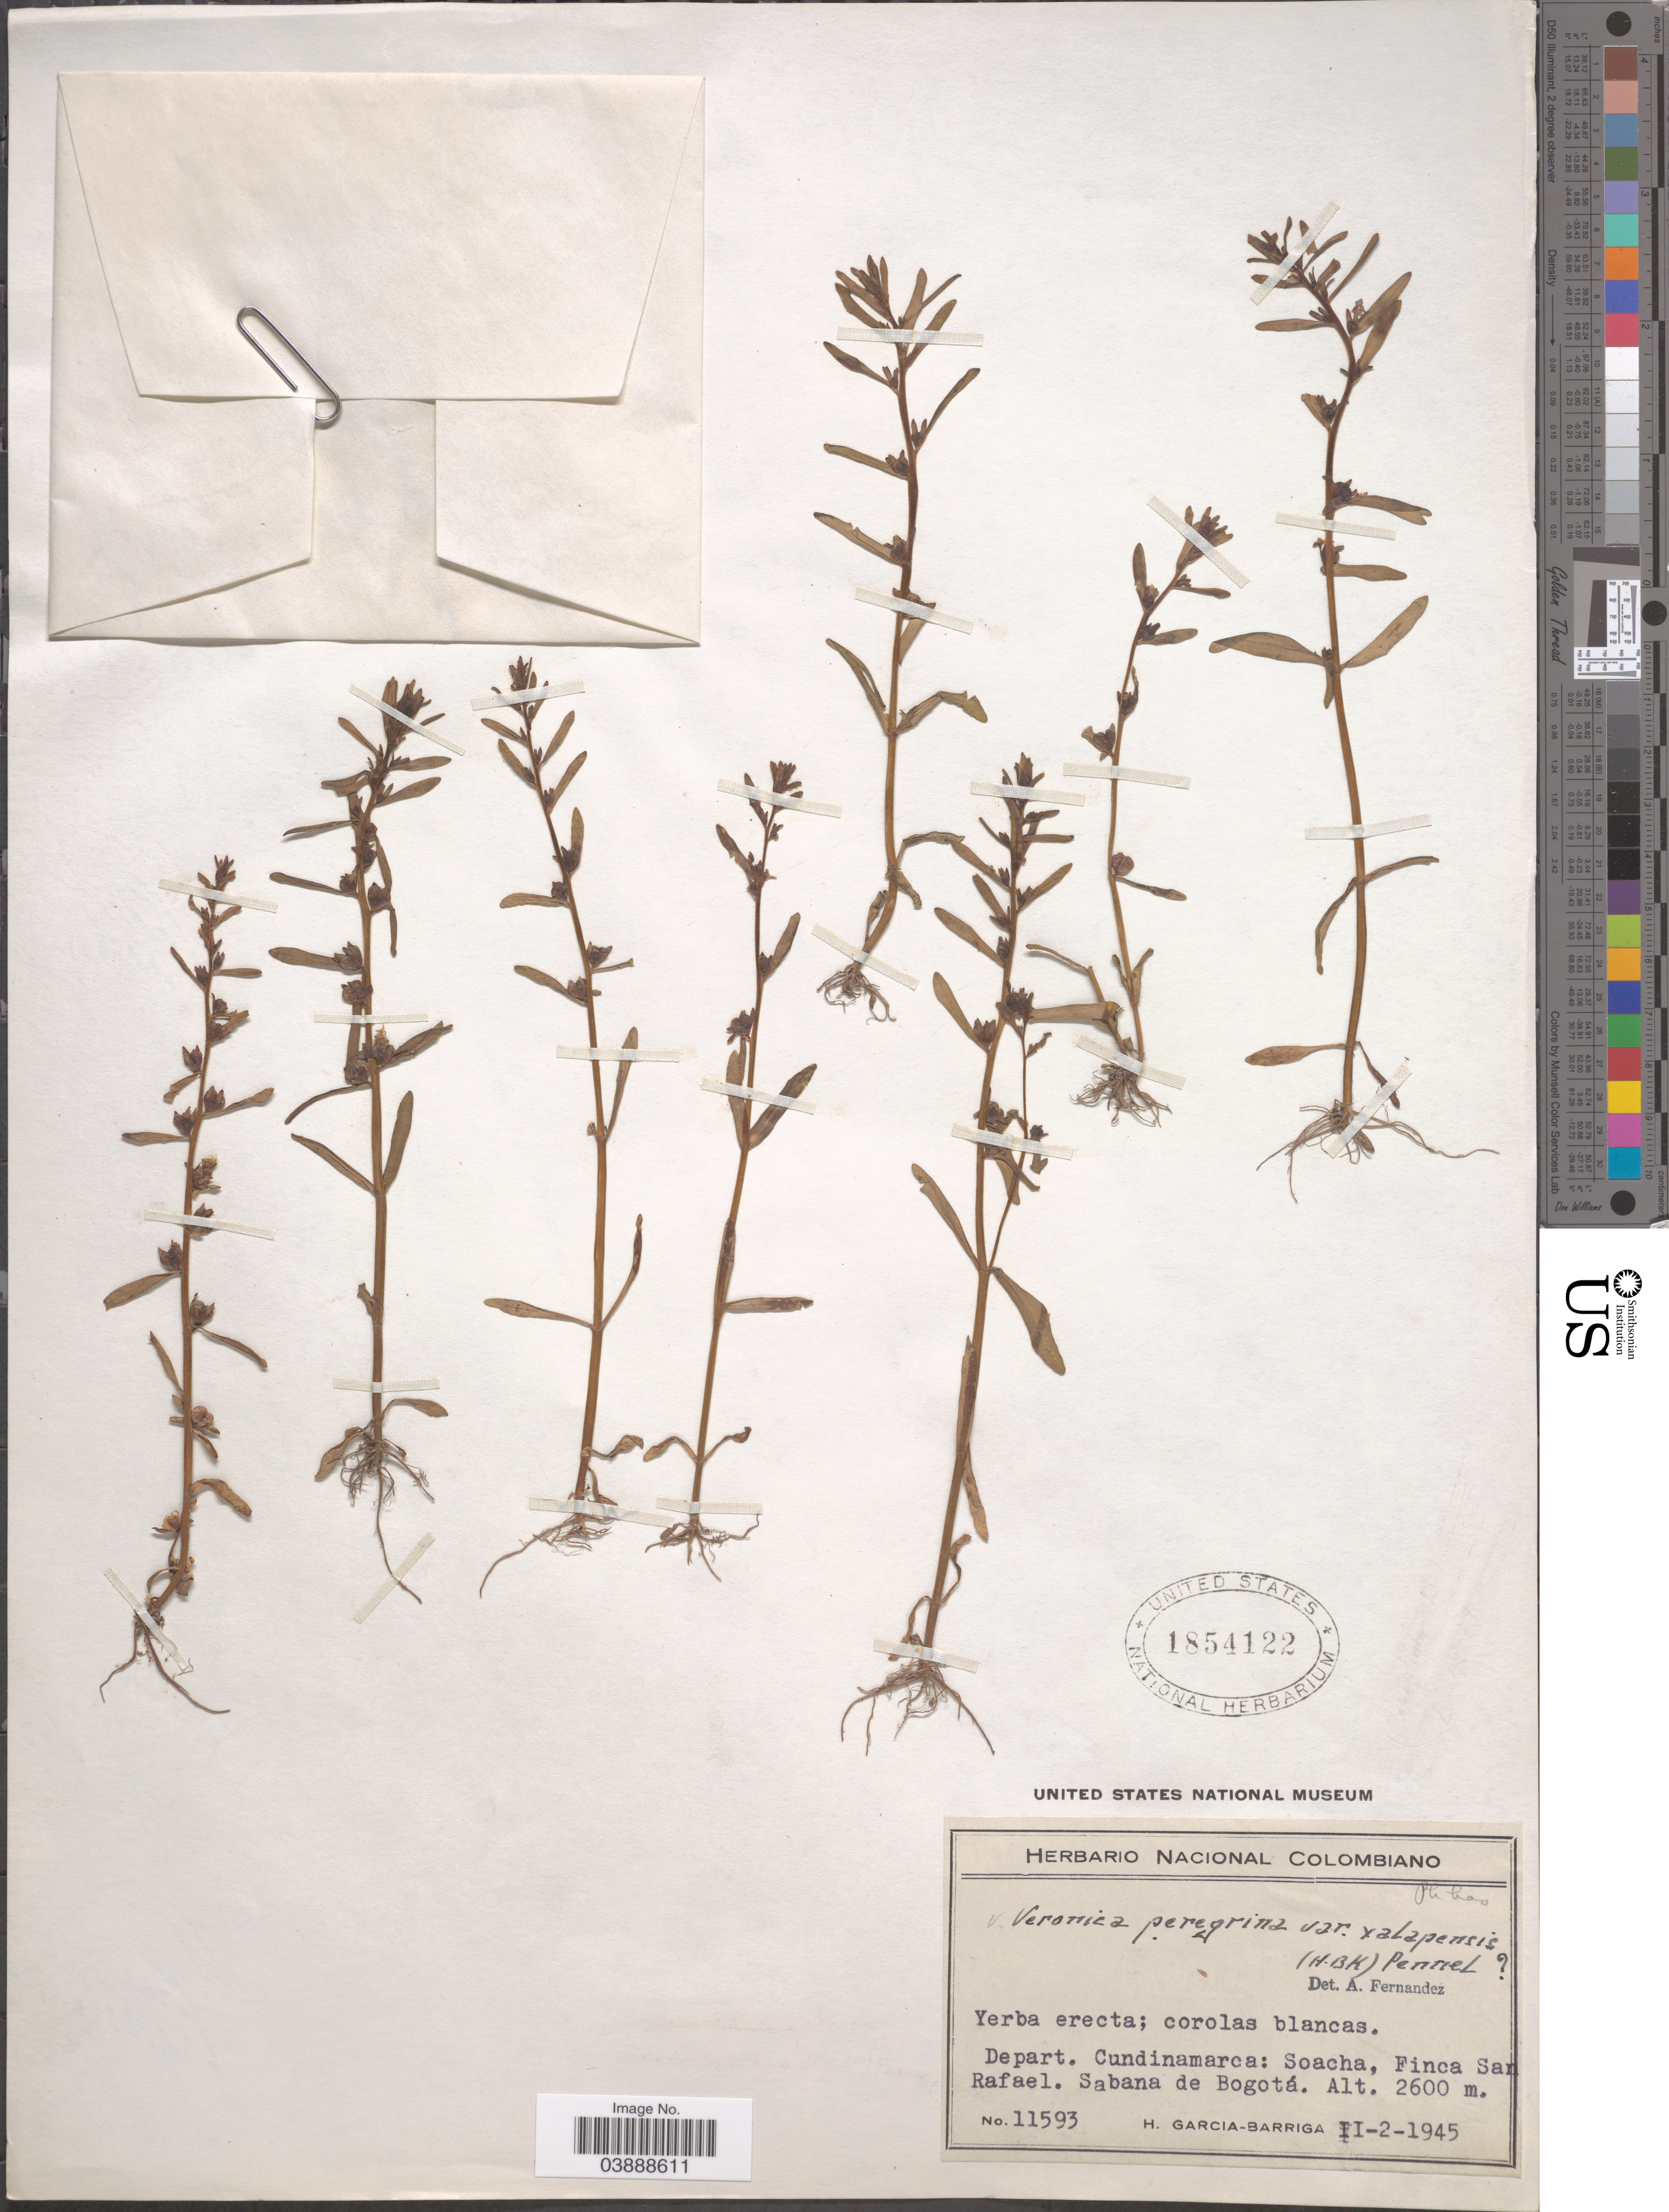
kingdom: Plantae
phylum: Tracheophyta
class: Magnoliopsida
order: Lamiales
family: Plantaginaceae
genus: Veronica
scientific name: Veronica peregrina var. xalapensis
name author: Kunth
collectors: H. García Barriga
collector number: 11593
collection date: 1945-02-02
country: Colombia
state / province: Cundinamarca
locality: Depart. Cundinamarca: Soacha, Finca San Rafael. Sabana de Bogotá.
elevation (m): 2600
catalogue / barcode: US 1854122